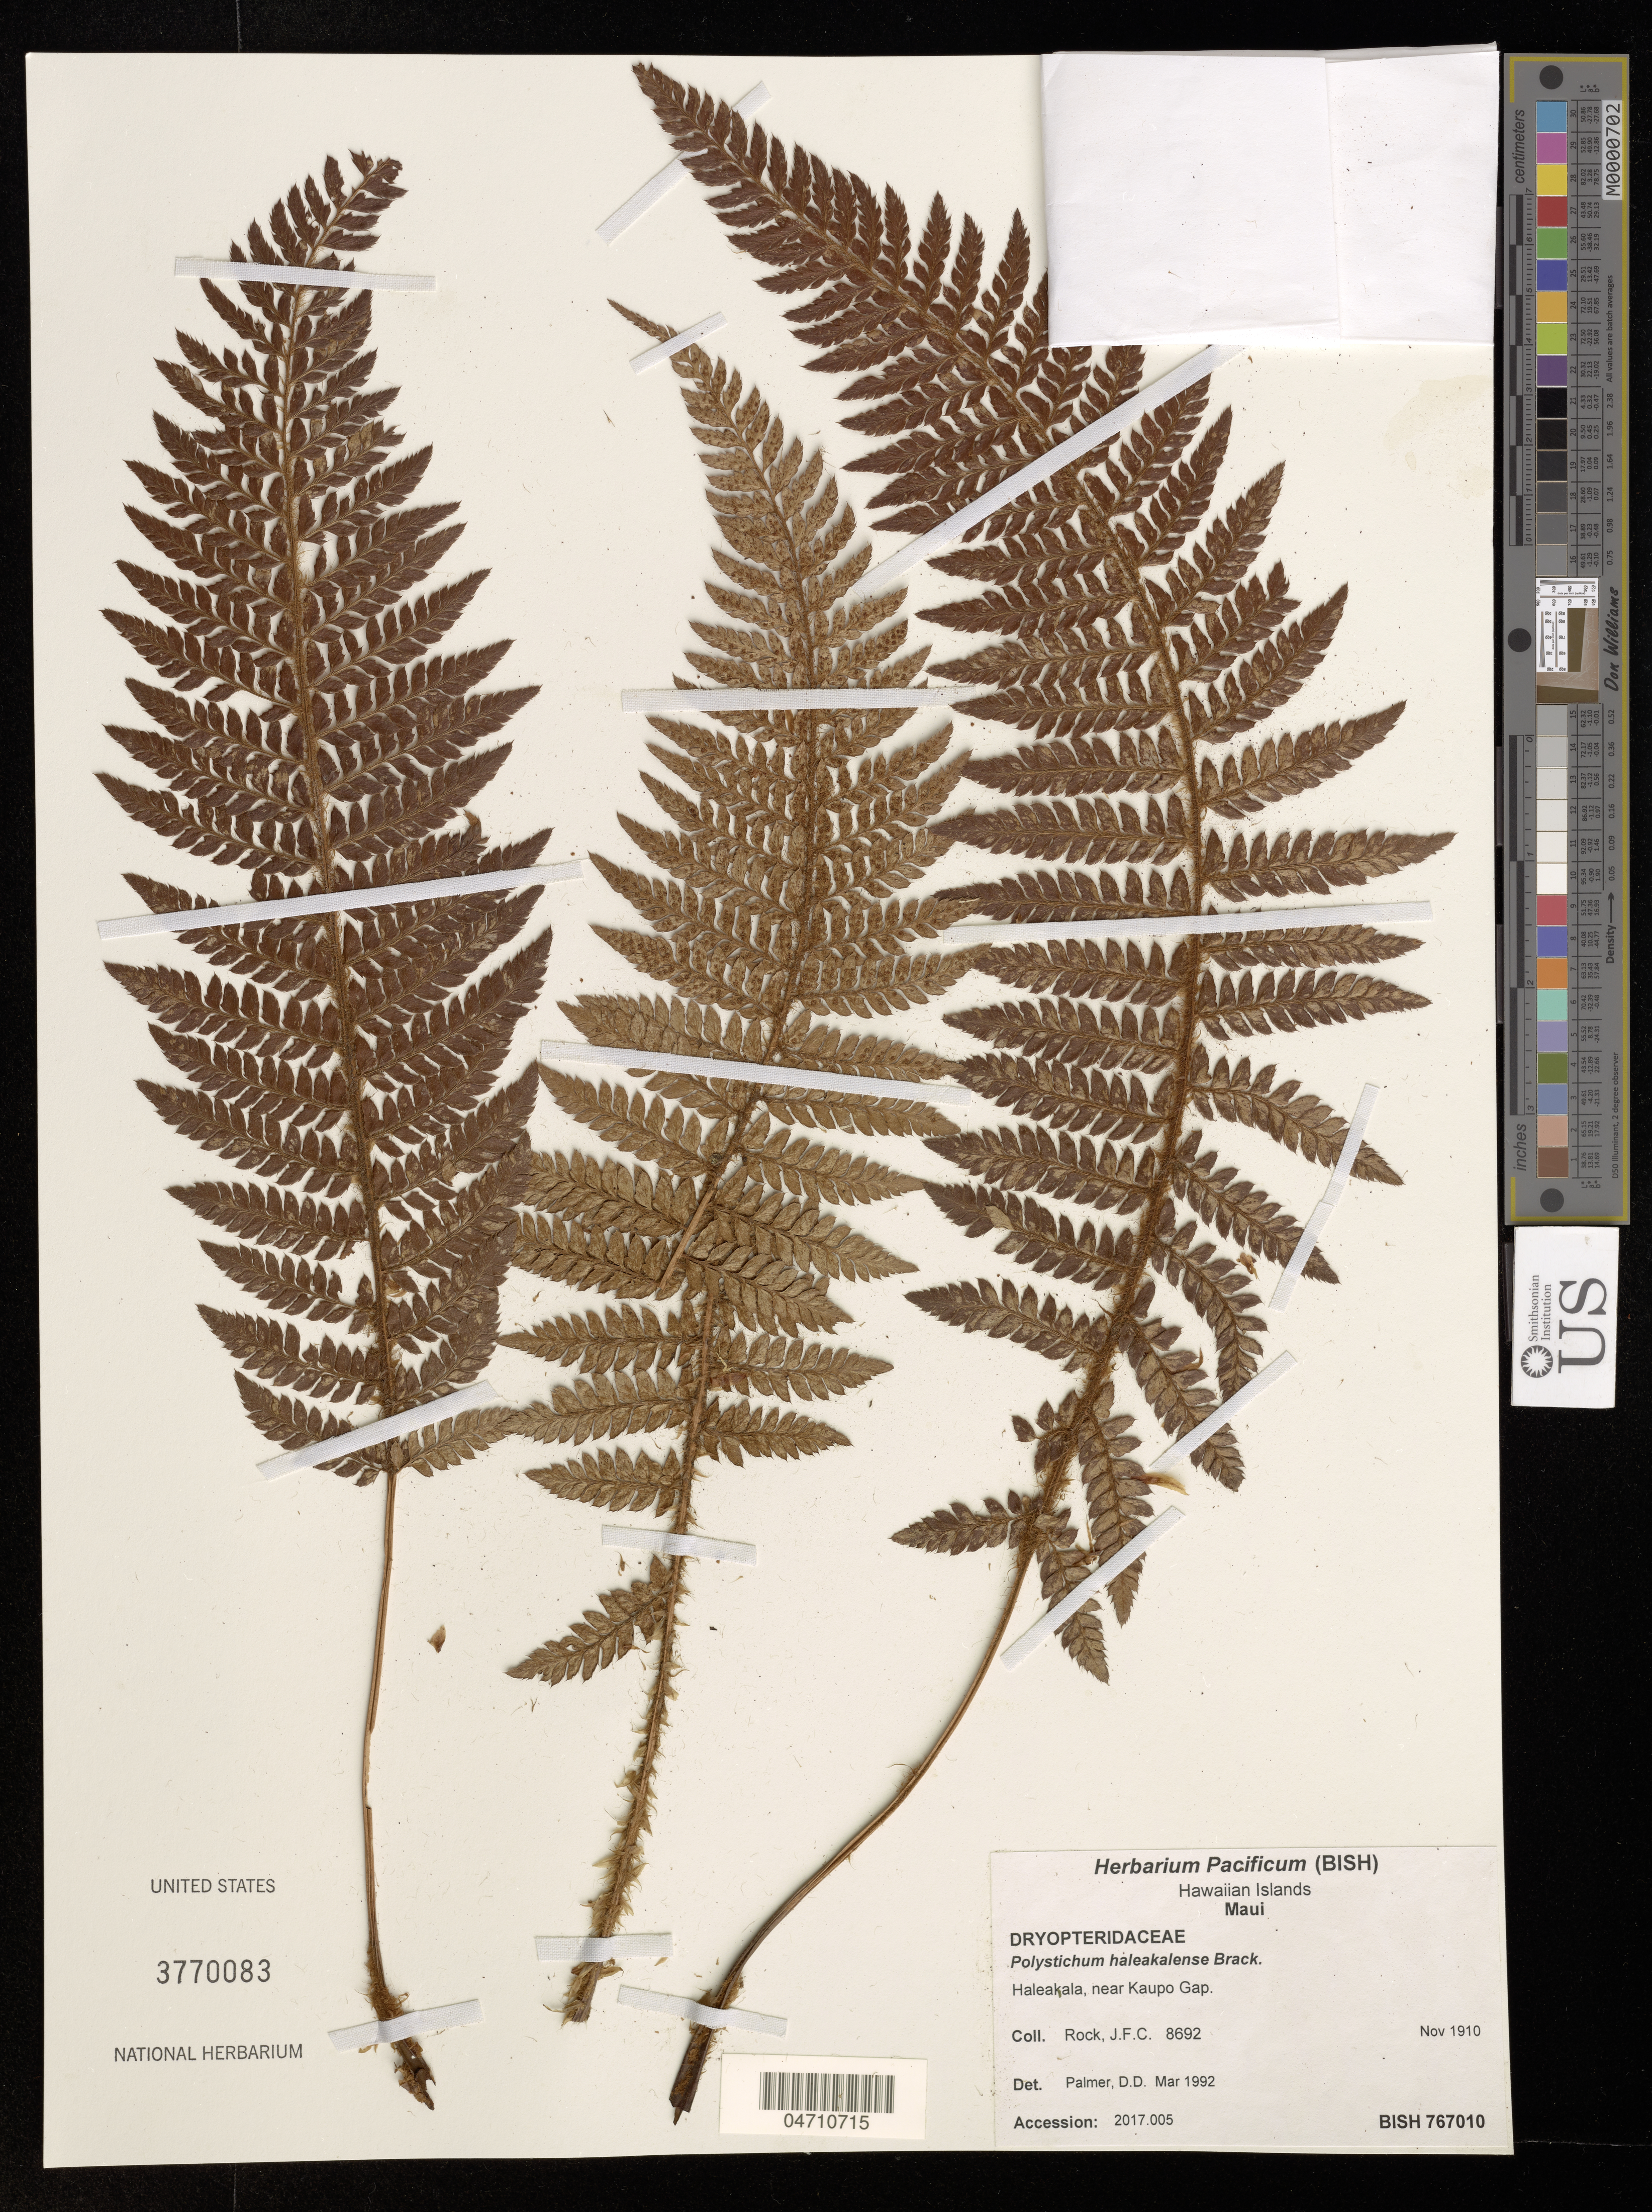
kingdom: Plantae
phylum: Tracheophyta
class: Polypodiopsida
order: Polypodiales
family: Dryopteridaceae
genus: Polystichum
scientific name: Polystichum haleakalense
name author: Brack. in Wilkes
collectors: J. Rock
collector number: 8692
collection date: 1910-11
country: United States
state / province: Hawaii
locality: Hawaiian Islands. Maui. Haleakala, near Kaupo Gap.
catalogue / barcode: US 3770083